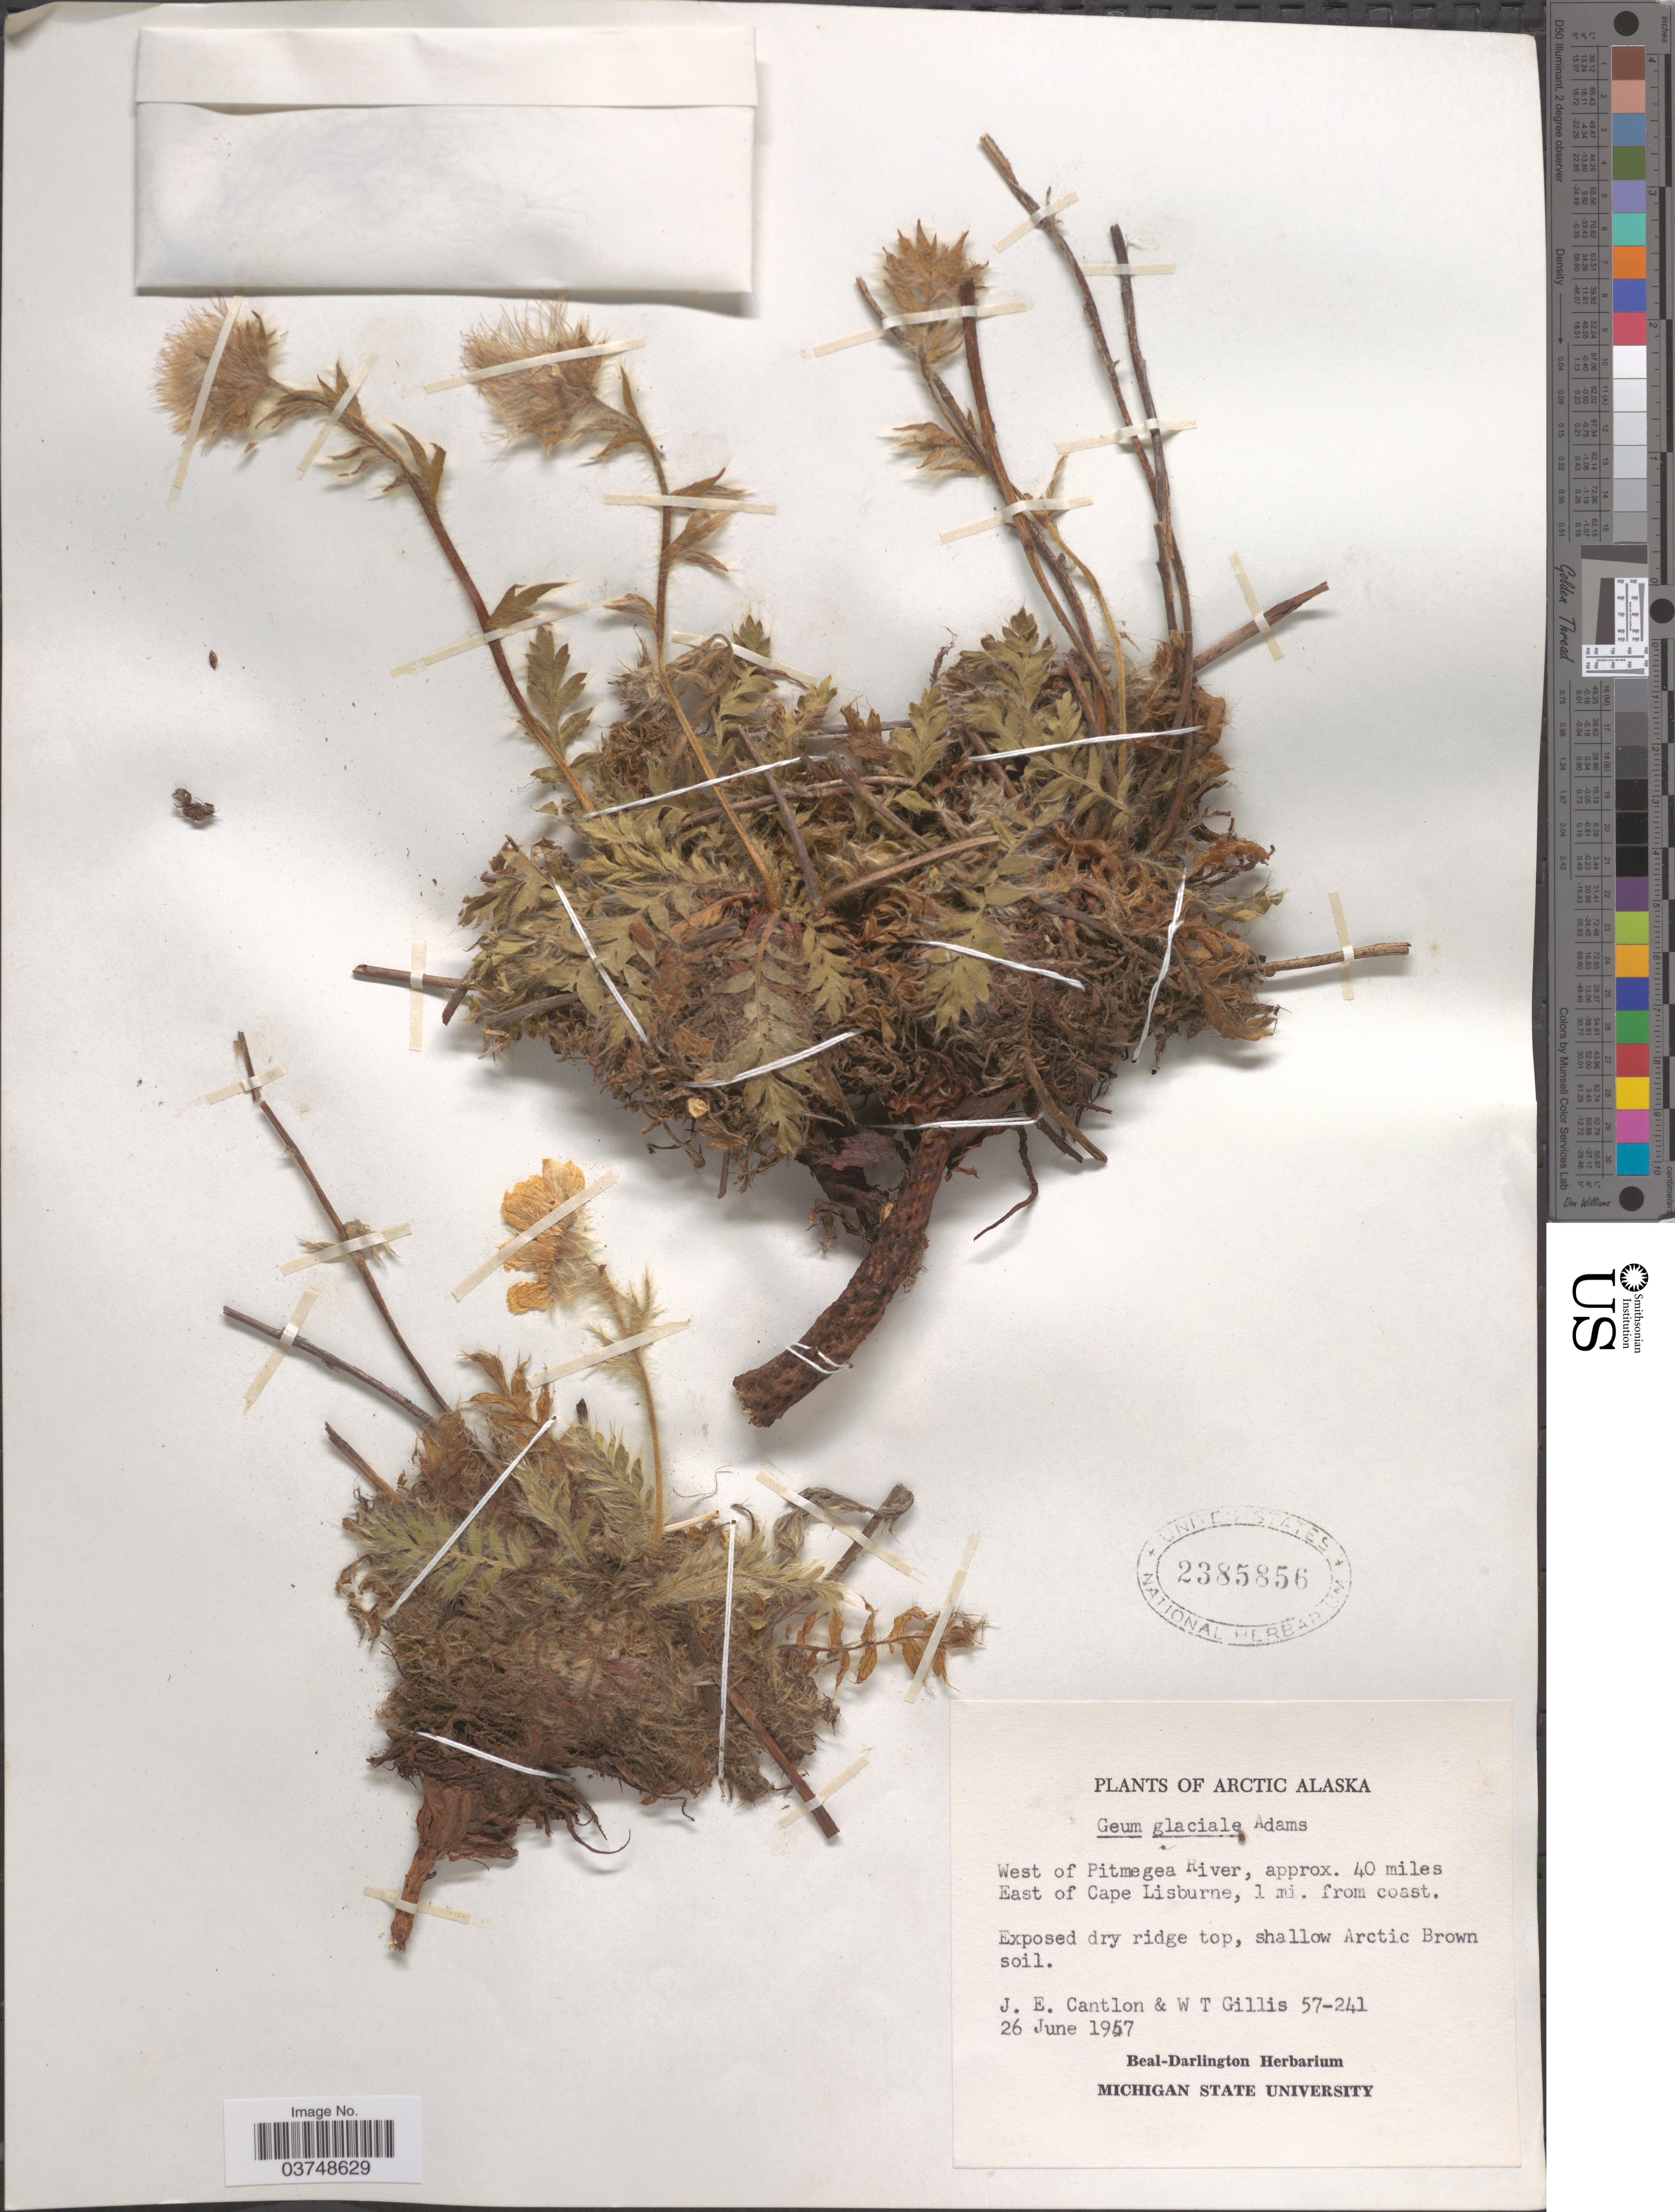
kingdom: Plantae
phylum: Tracheophyta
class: Magnoliopsida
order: Rosales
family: Rosaceae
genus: Geum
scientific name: Geum glaciale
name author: Adams ex Fisch.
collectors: J. Cantlon & W. T. Gillis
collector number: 57-241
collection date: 1957-06-26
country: United States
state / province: Alaska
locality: Arctic Alaska. West of Pitmegea River, approx. 40 miles East of Cape Lisburne, 1 mi. from coast.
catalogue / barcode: US 2385856